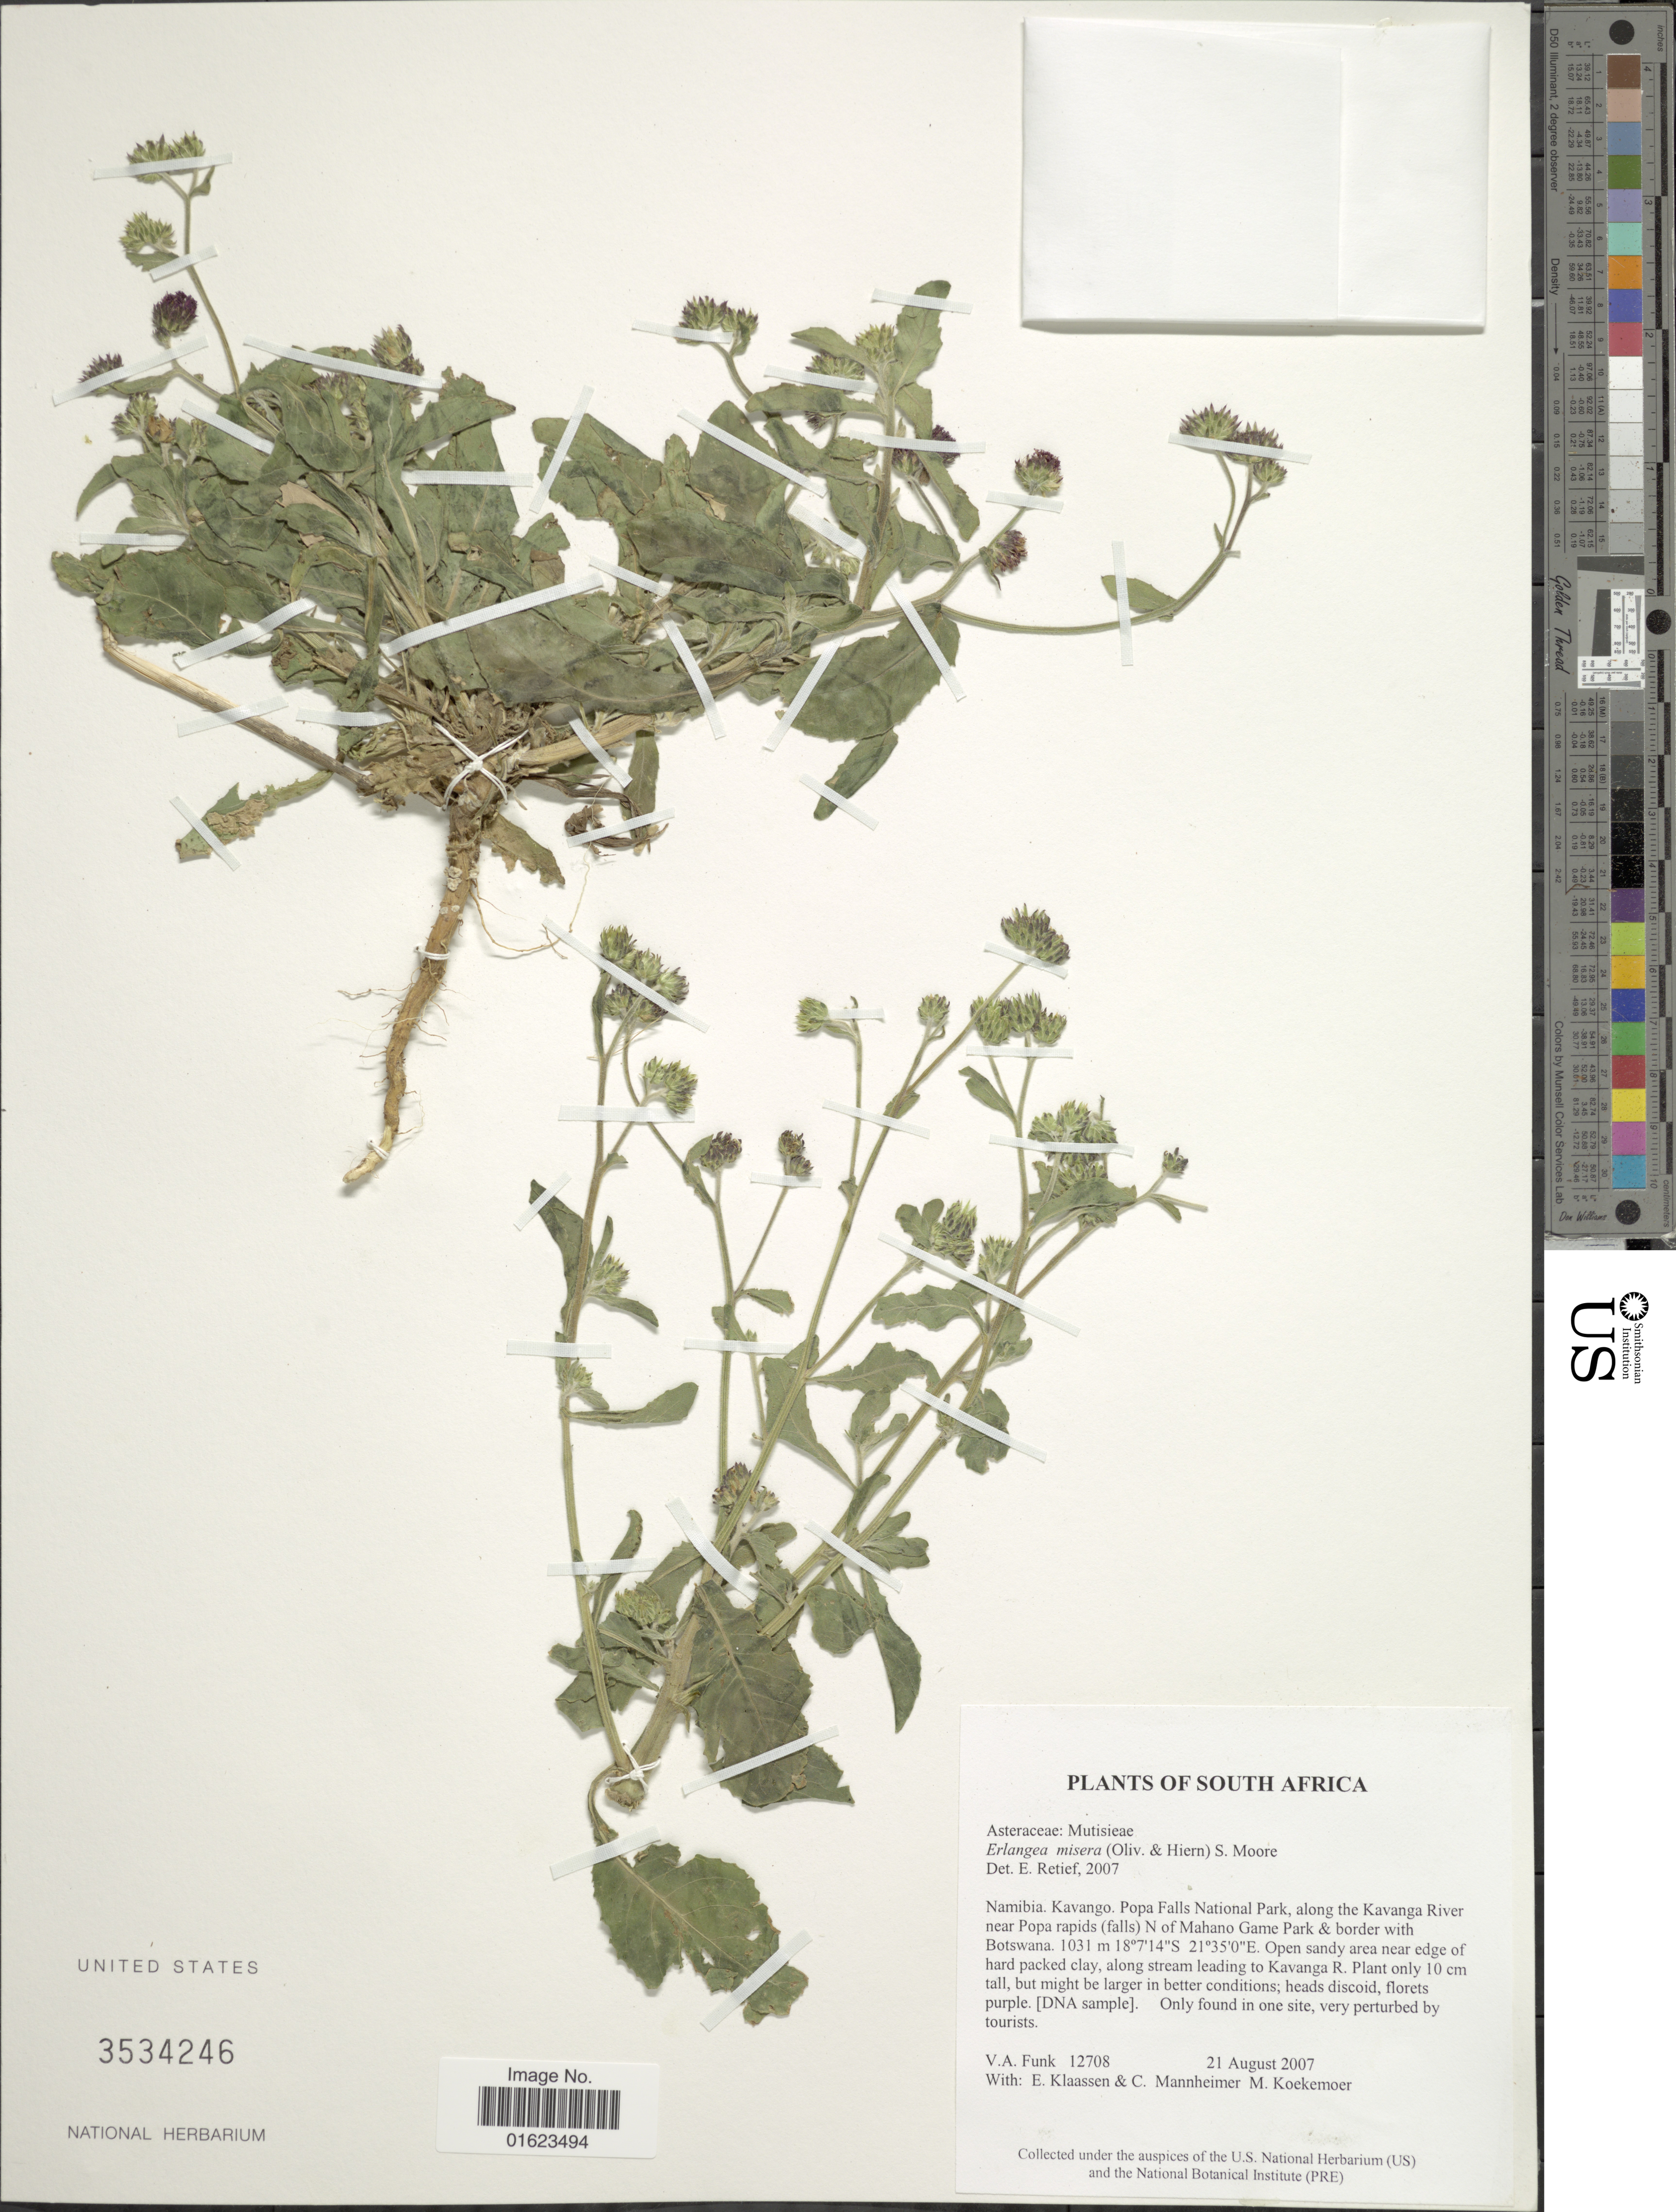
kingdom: Plantae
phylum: Tracheophyta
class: Magnoliopsida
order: Asterales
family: Asteraceae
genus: Erlangea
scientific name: Erlangea misera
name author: (Oliv. & Hiern) S. Moore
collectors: V. Funk, E. S. Klaassen, C. A. Mannheimer & M. Koekemoer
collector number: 12708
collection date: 2007-08-21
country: Namibia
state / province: Kavango East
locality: Popa Falls National Park, along the Kavanga River near Popa rapids (falls) N of Mahano Game Park & border wih Botswana.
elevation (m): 1031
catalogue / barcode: US 3534246